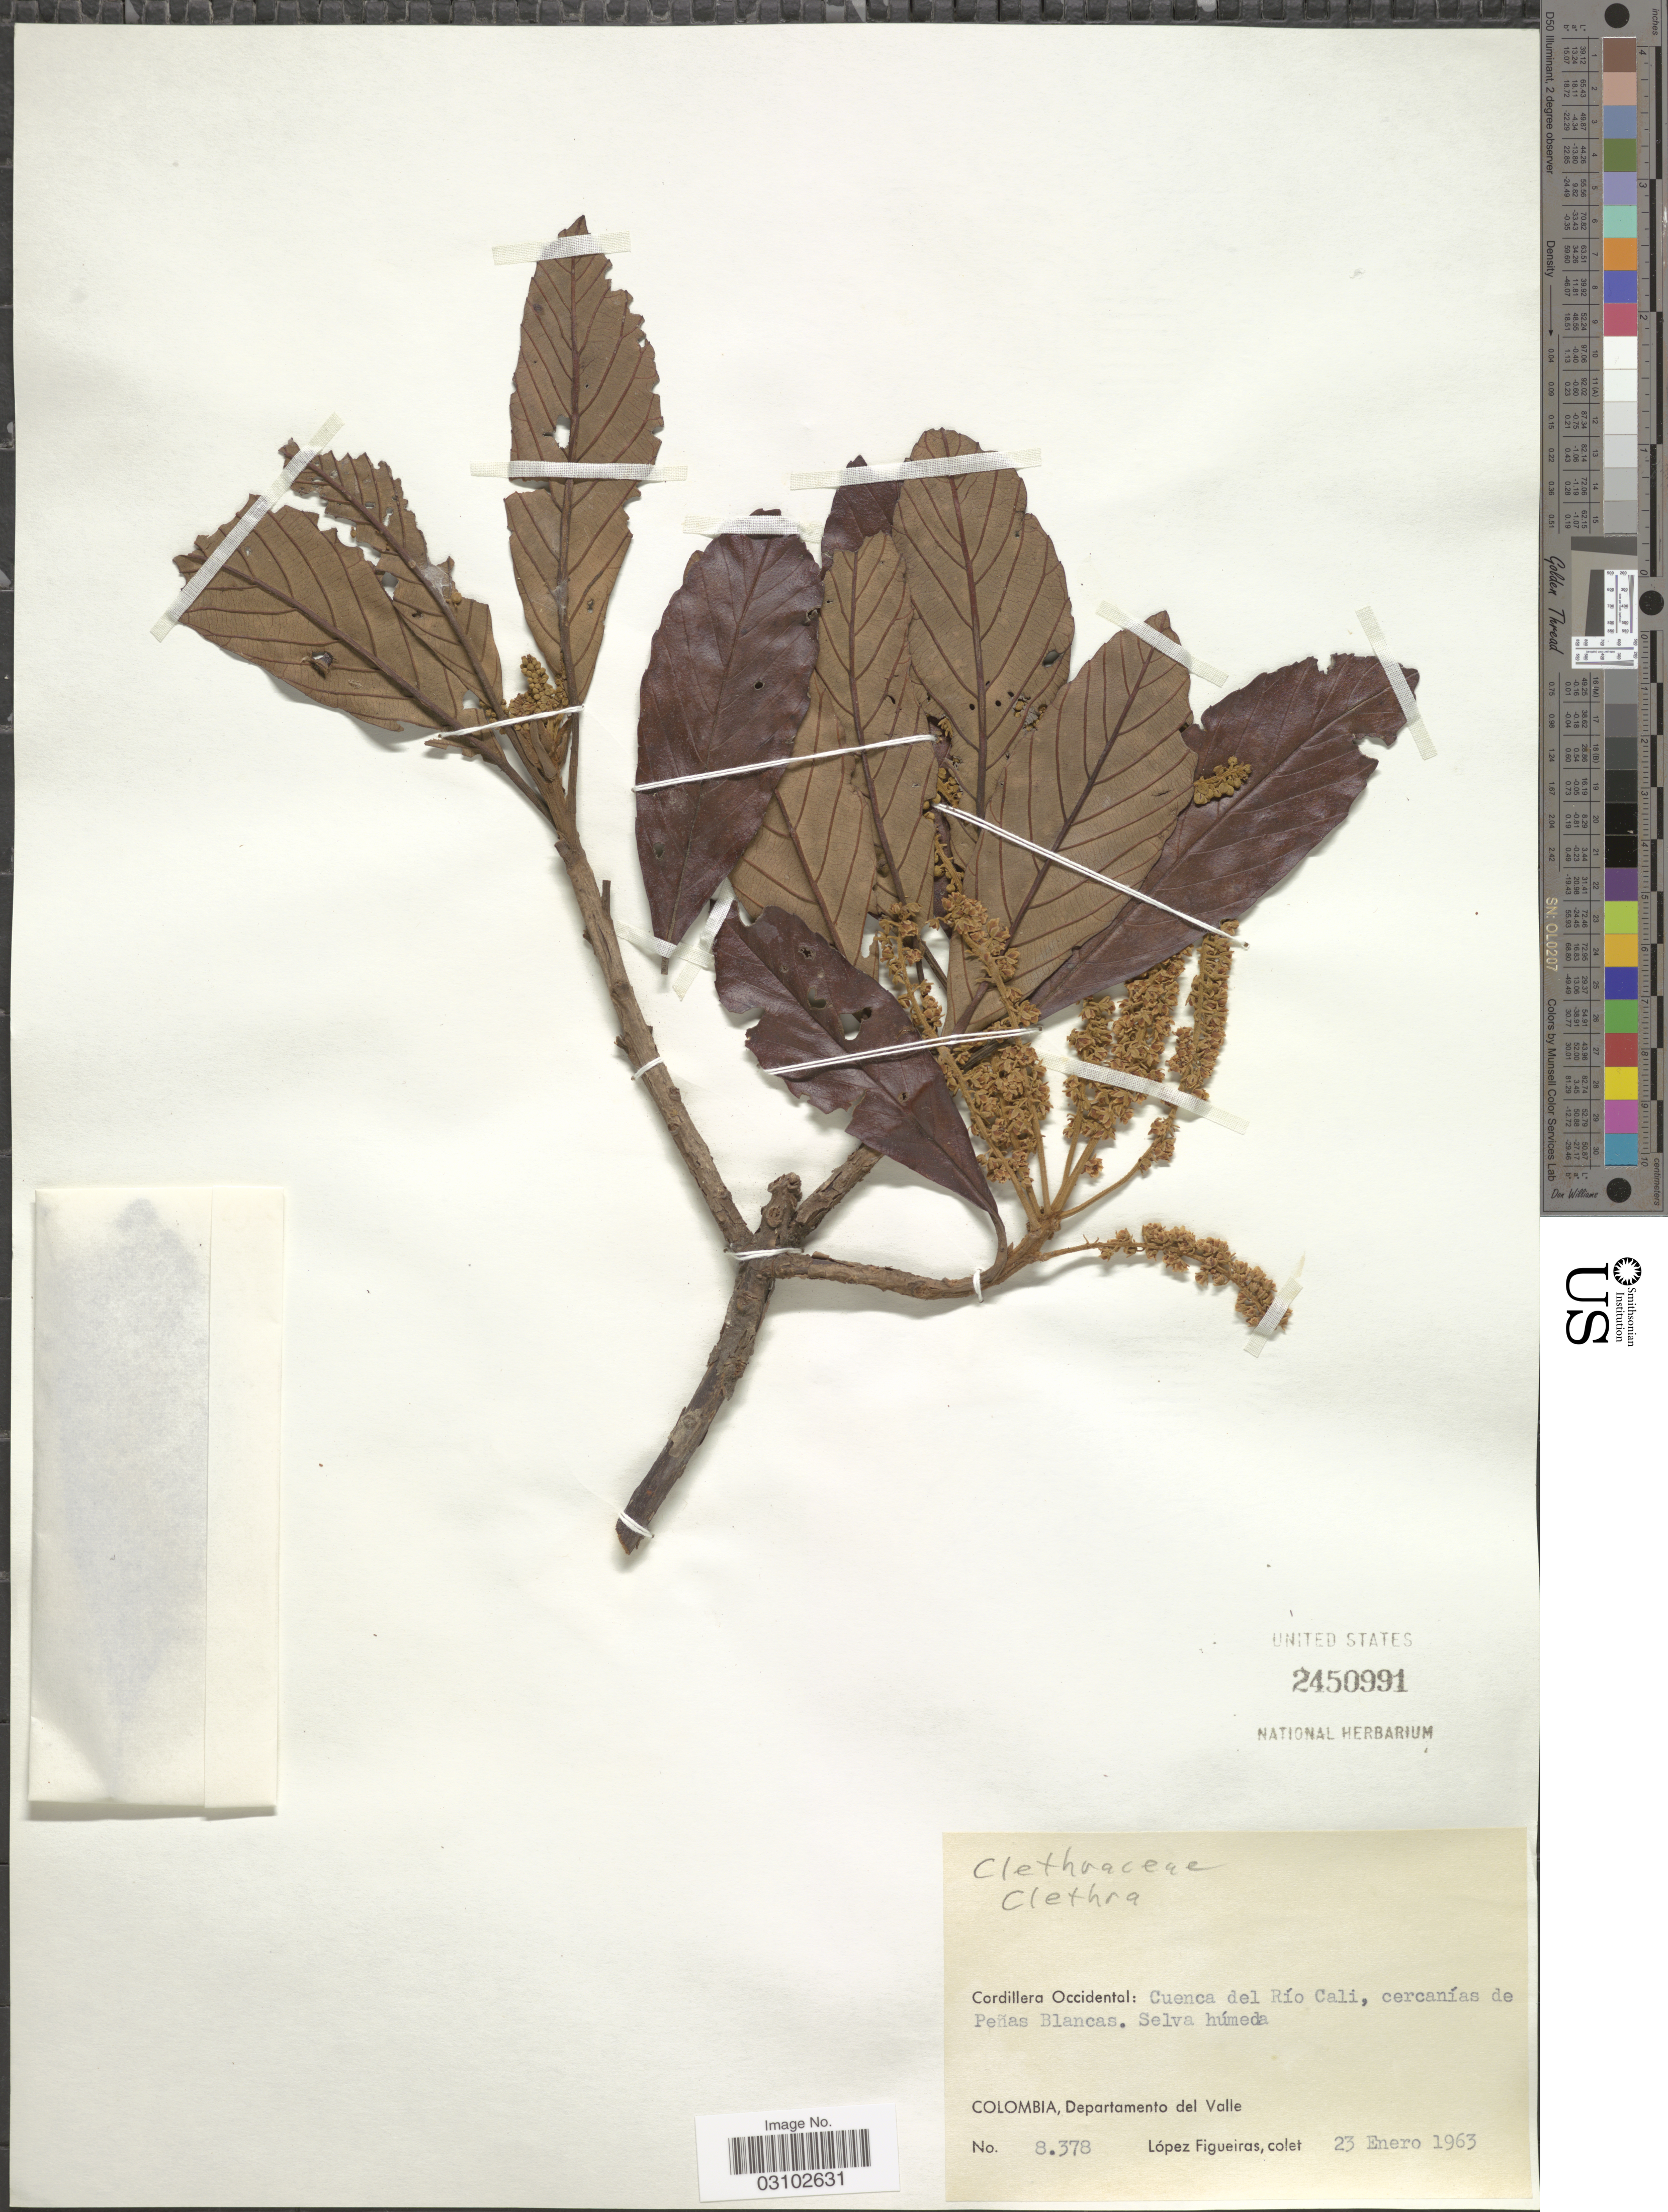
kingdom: Plantae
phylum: Tracheophyta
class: Magnoliopsida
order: Ericales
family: Clethraceae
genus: Clethra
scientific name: Clethra sp.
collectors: M. López Figueiras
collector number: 8378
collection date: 1933-01-23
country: Colombia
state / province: Valle del Cauca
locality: Cordillera Occidental: Cuenca del Río Cali, cercanías de Peñas Blancas. Departamento del Valle.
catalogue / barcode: US 2450991